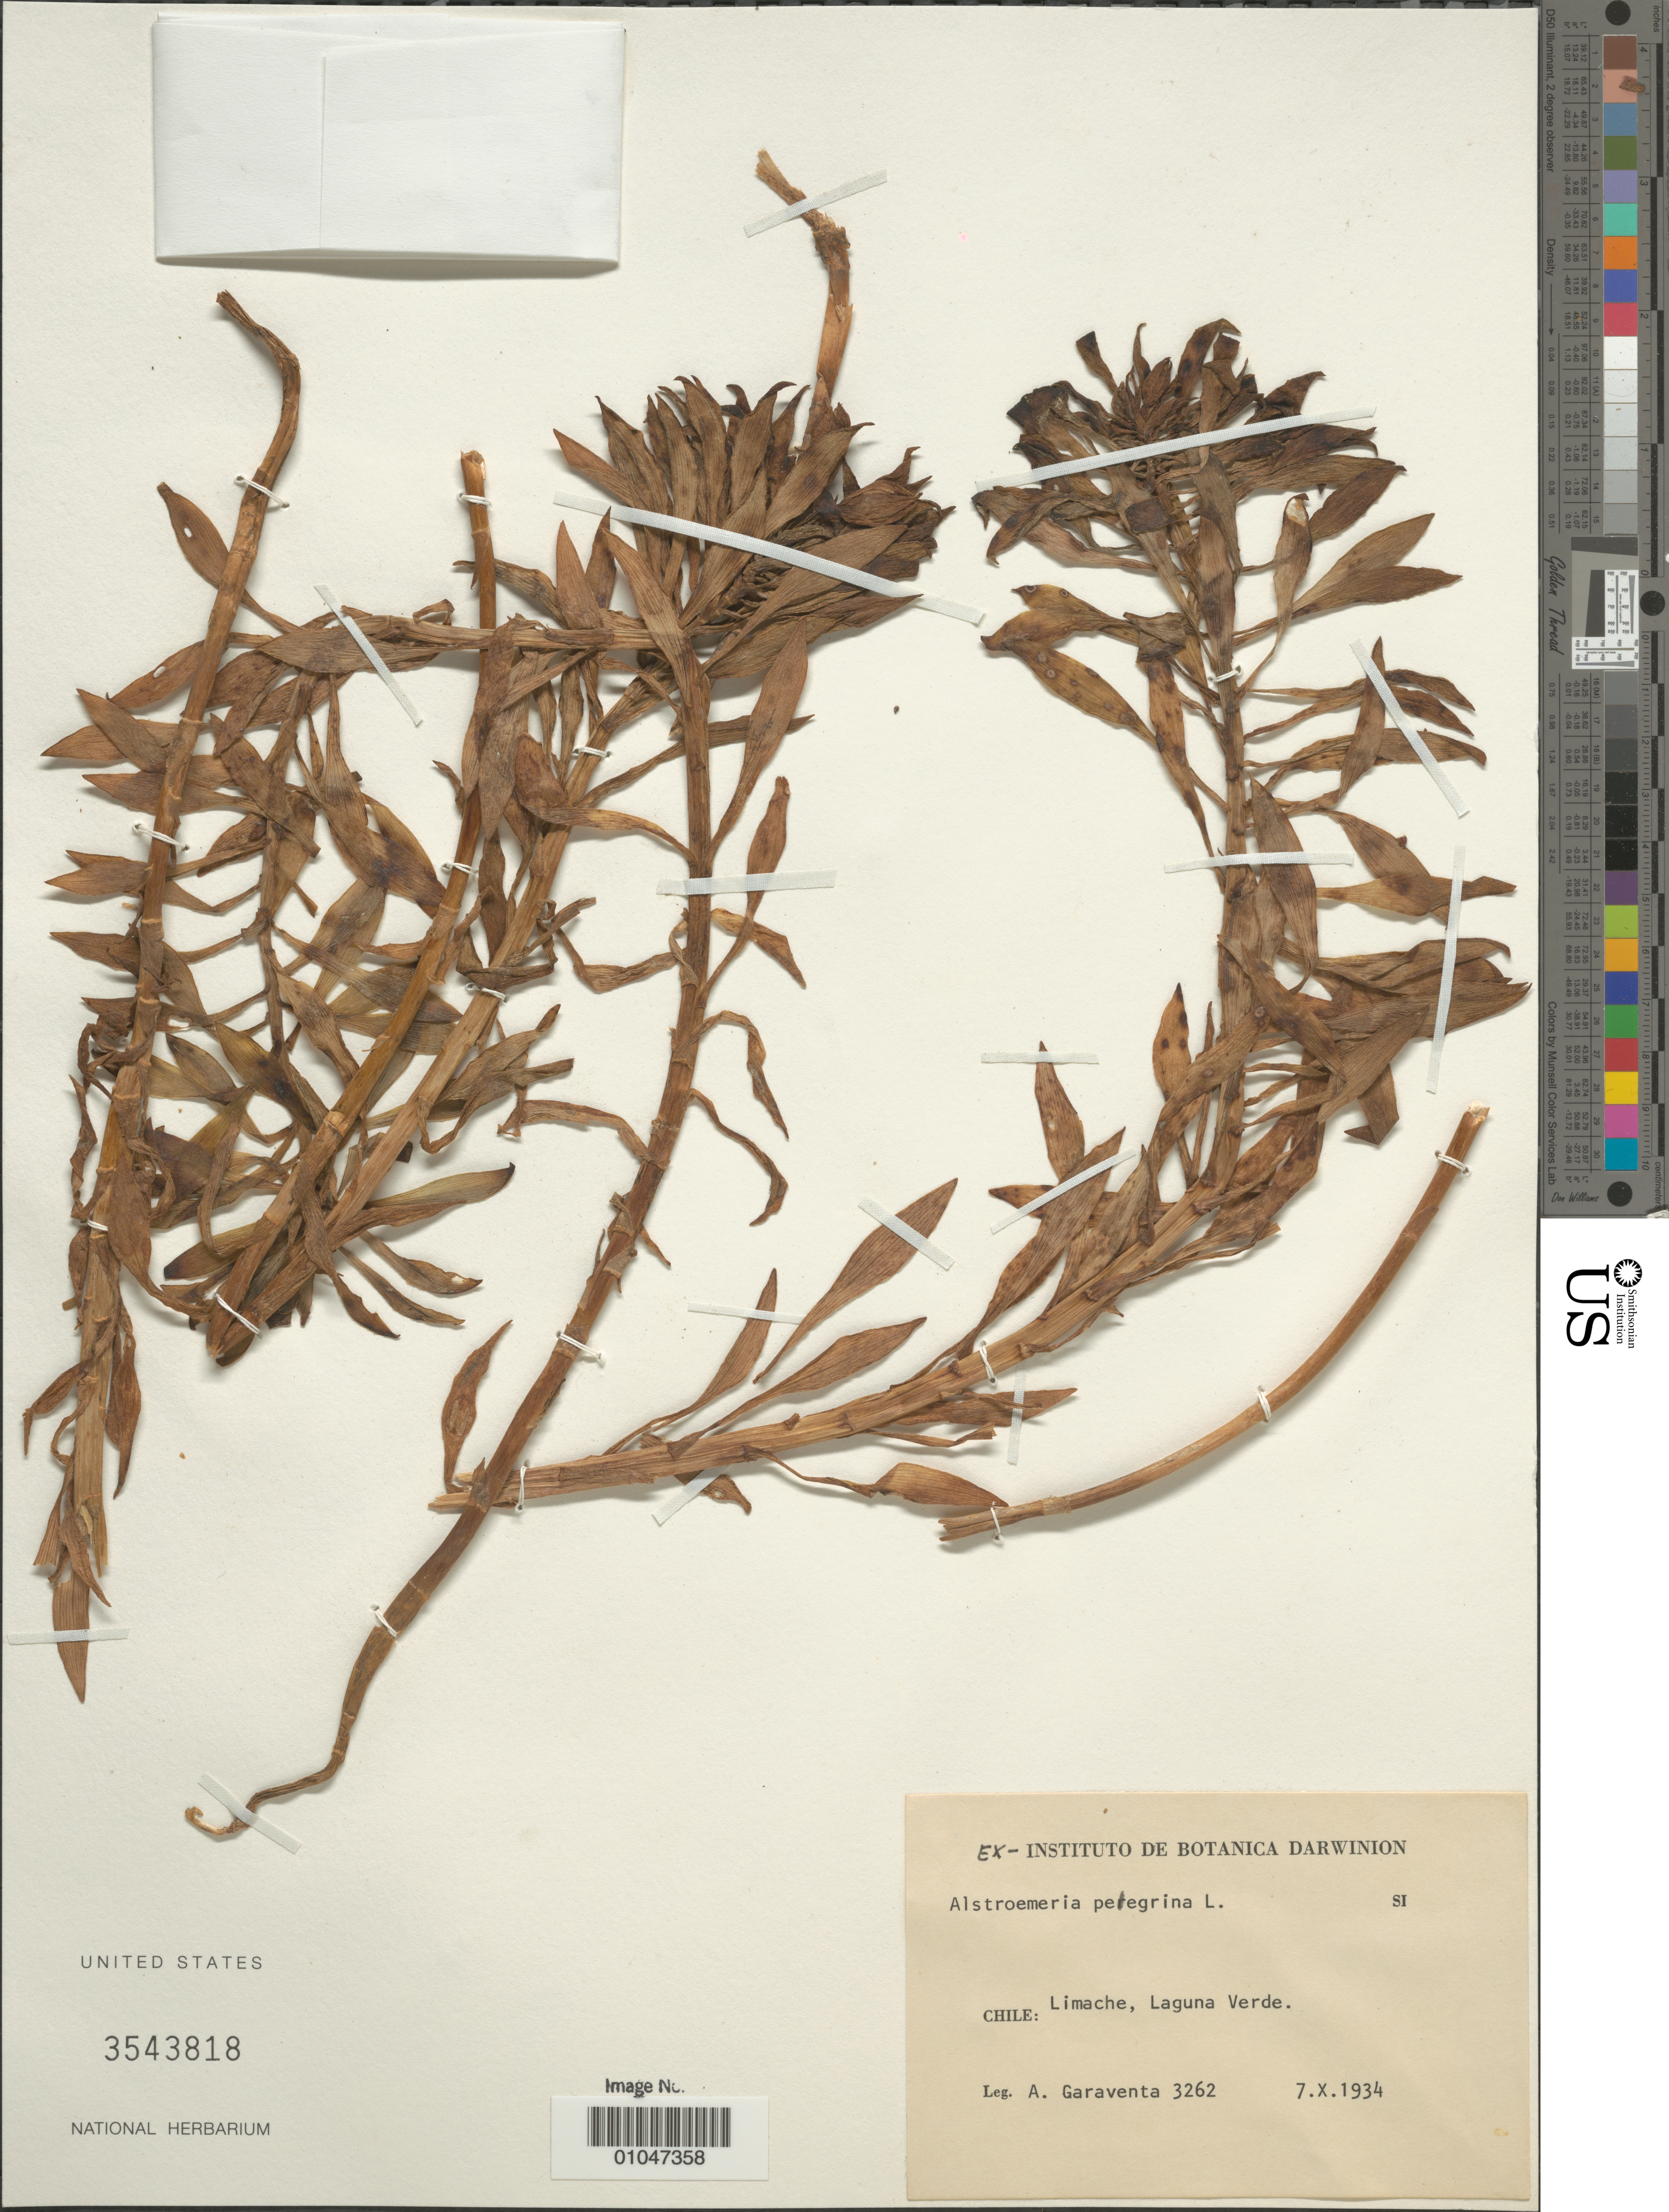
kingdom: Plantae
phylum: Tracheophyta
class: Liliopsida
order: Liliales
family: Alstroemeriaceae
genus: Alstroemeria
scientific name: Alstroemeria pelegrina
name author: L.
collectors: A. Garaventa H.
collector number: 3262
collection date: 1934-10-07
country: Chile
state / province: Valparaíso (V)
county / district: Marga Marga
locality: Laguna Verde, Limache.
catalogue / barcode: US 3543818